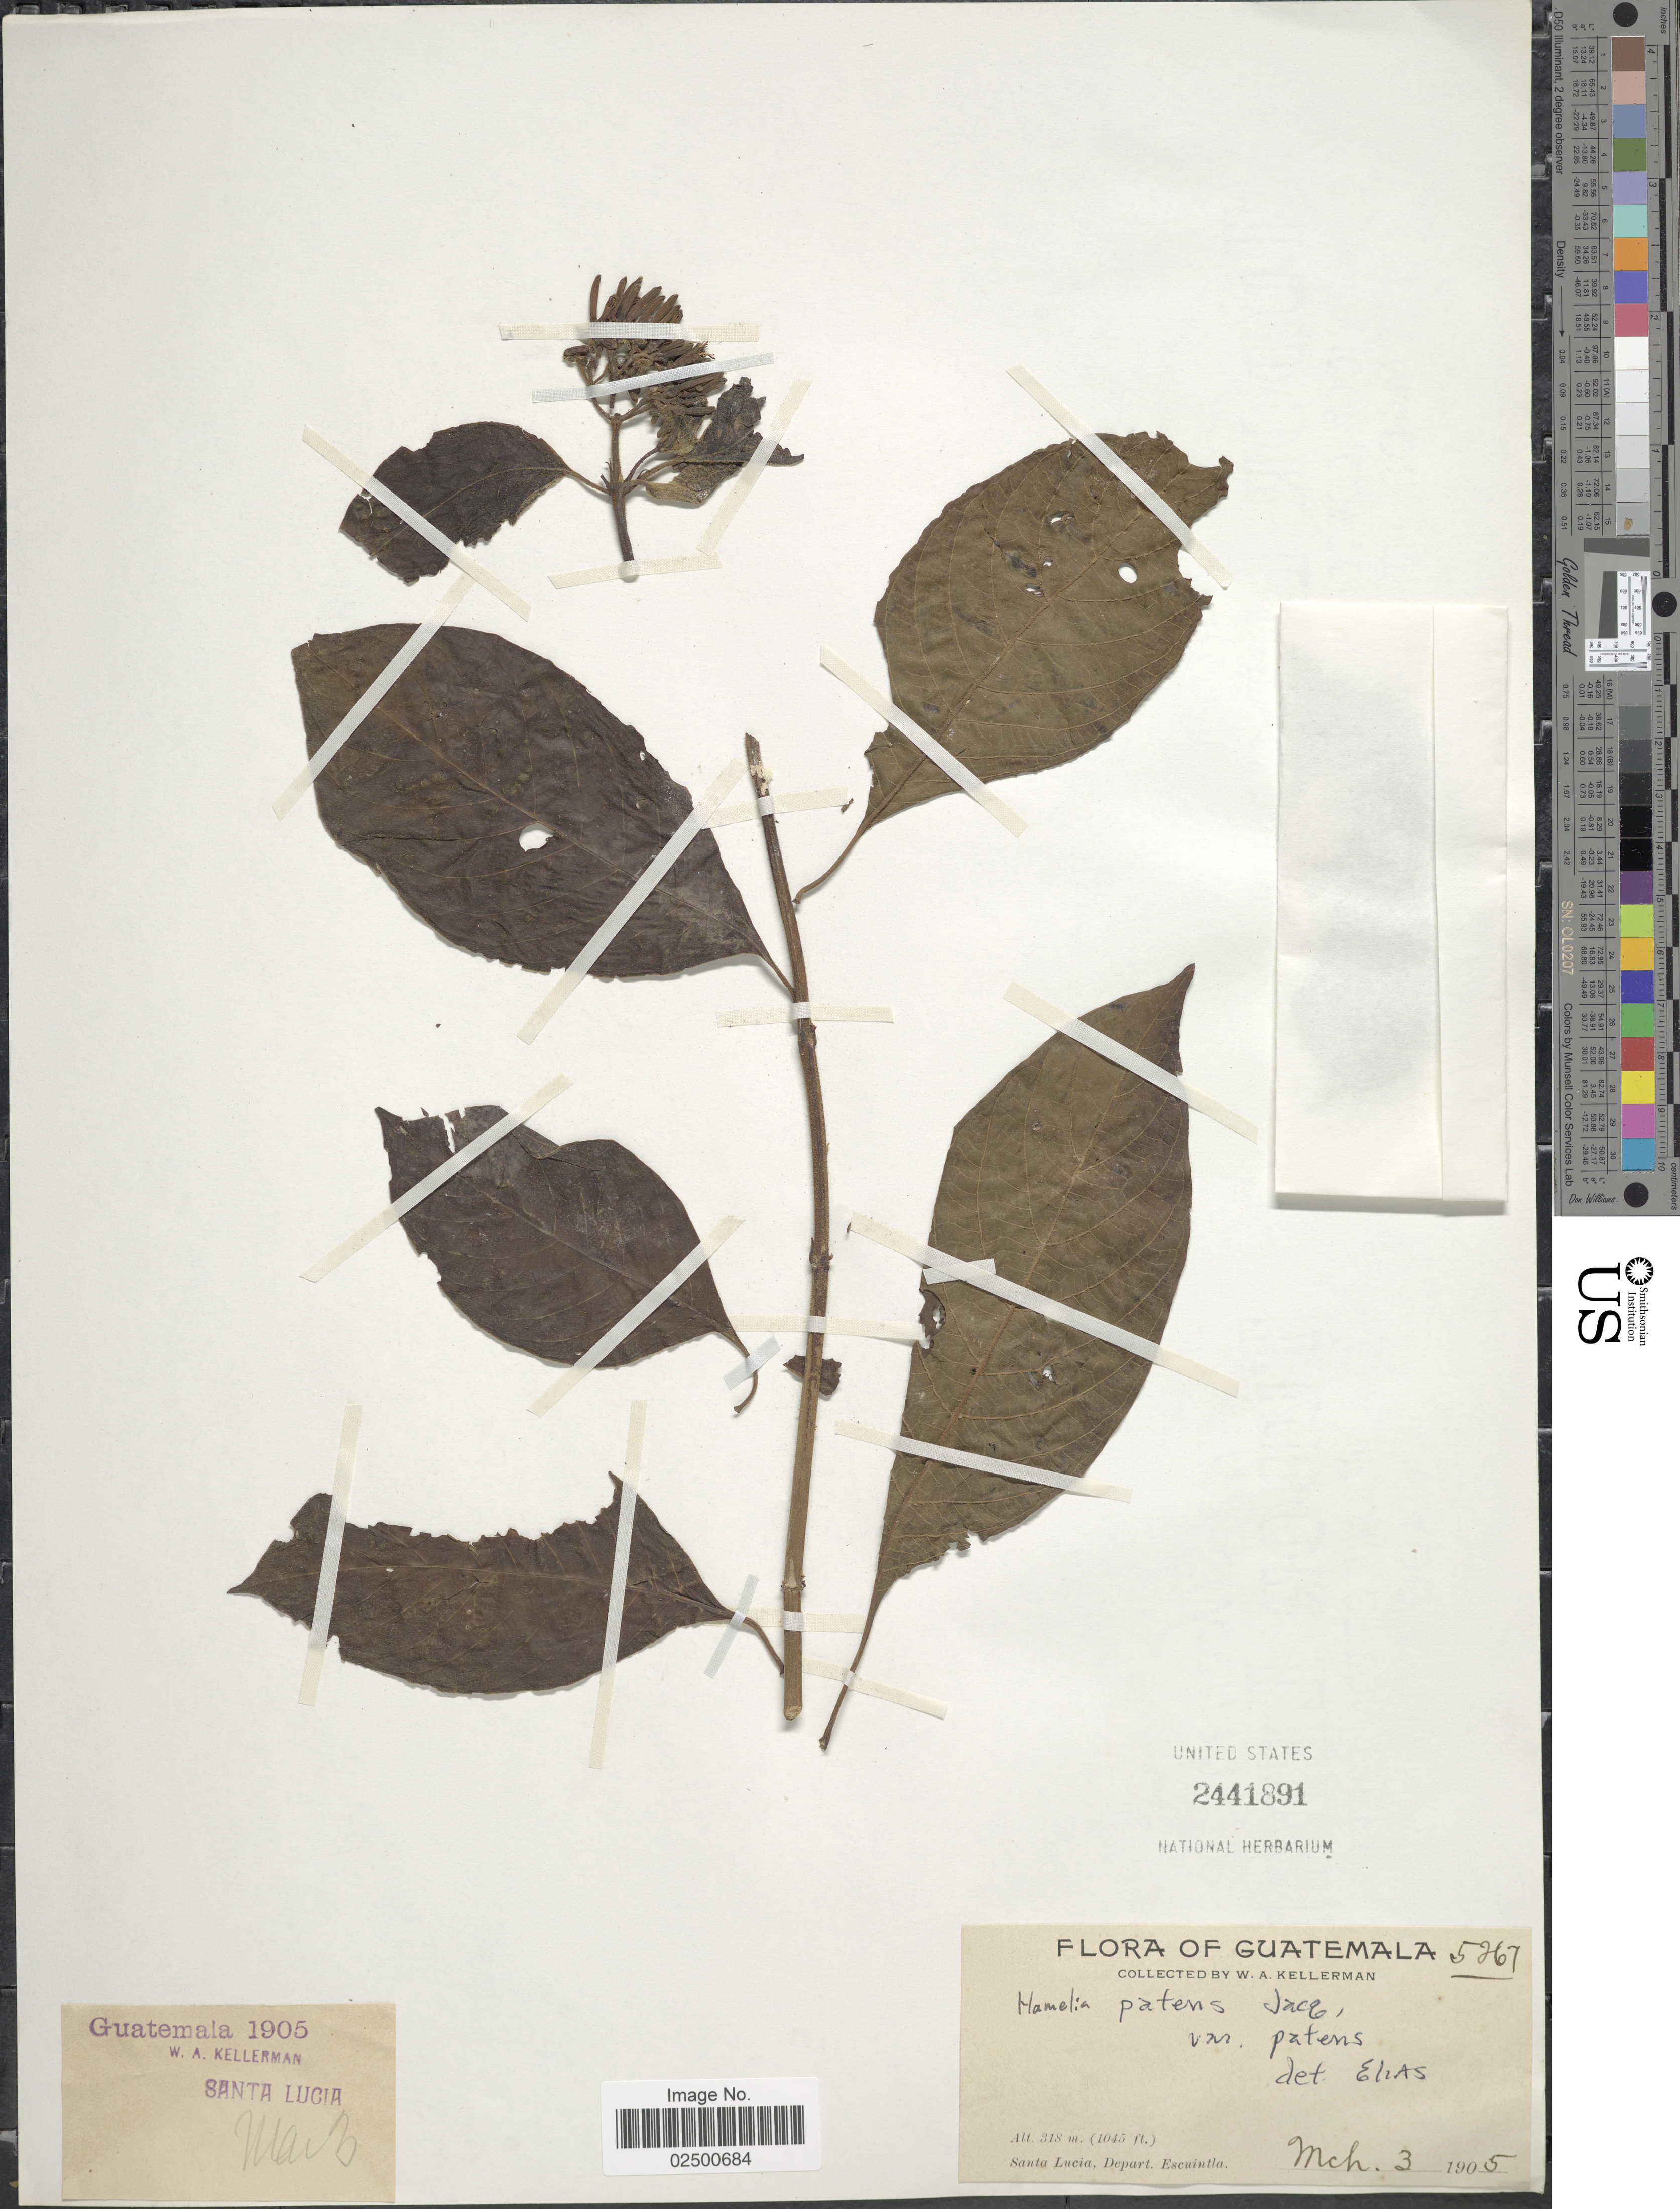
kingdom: Plantae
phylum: Tracheophyta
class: Magnoliopsida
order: Gentianales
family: Rubiaceae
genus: Hamelia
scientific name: Hamelia patens var. patens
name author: Jacq.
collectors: W. Kellerman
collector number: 5267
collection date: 1905-03-03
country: Guatemala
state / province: Escuintla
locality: Santa Lucia.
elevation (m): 318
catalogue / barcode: US 2441891